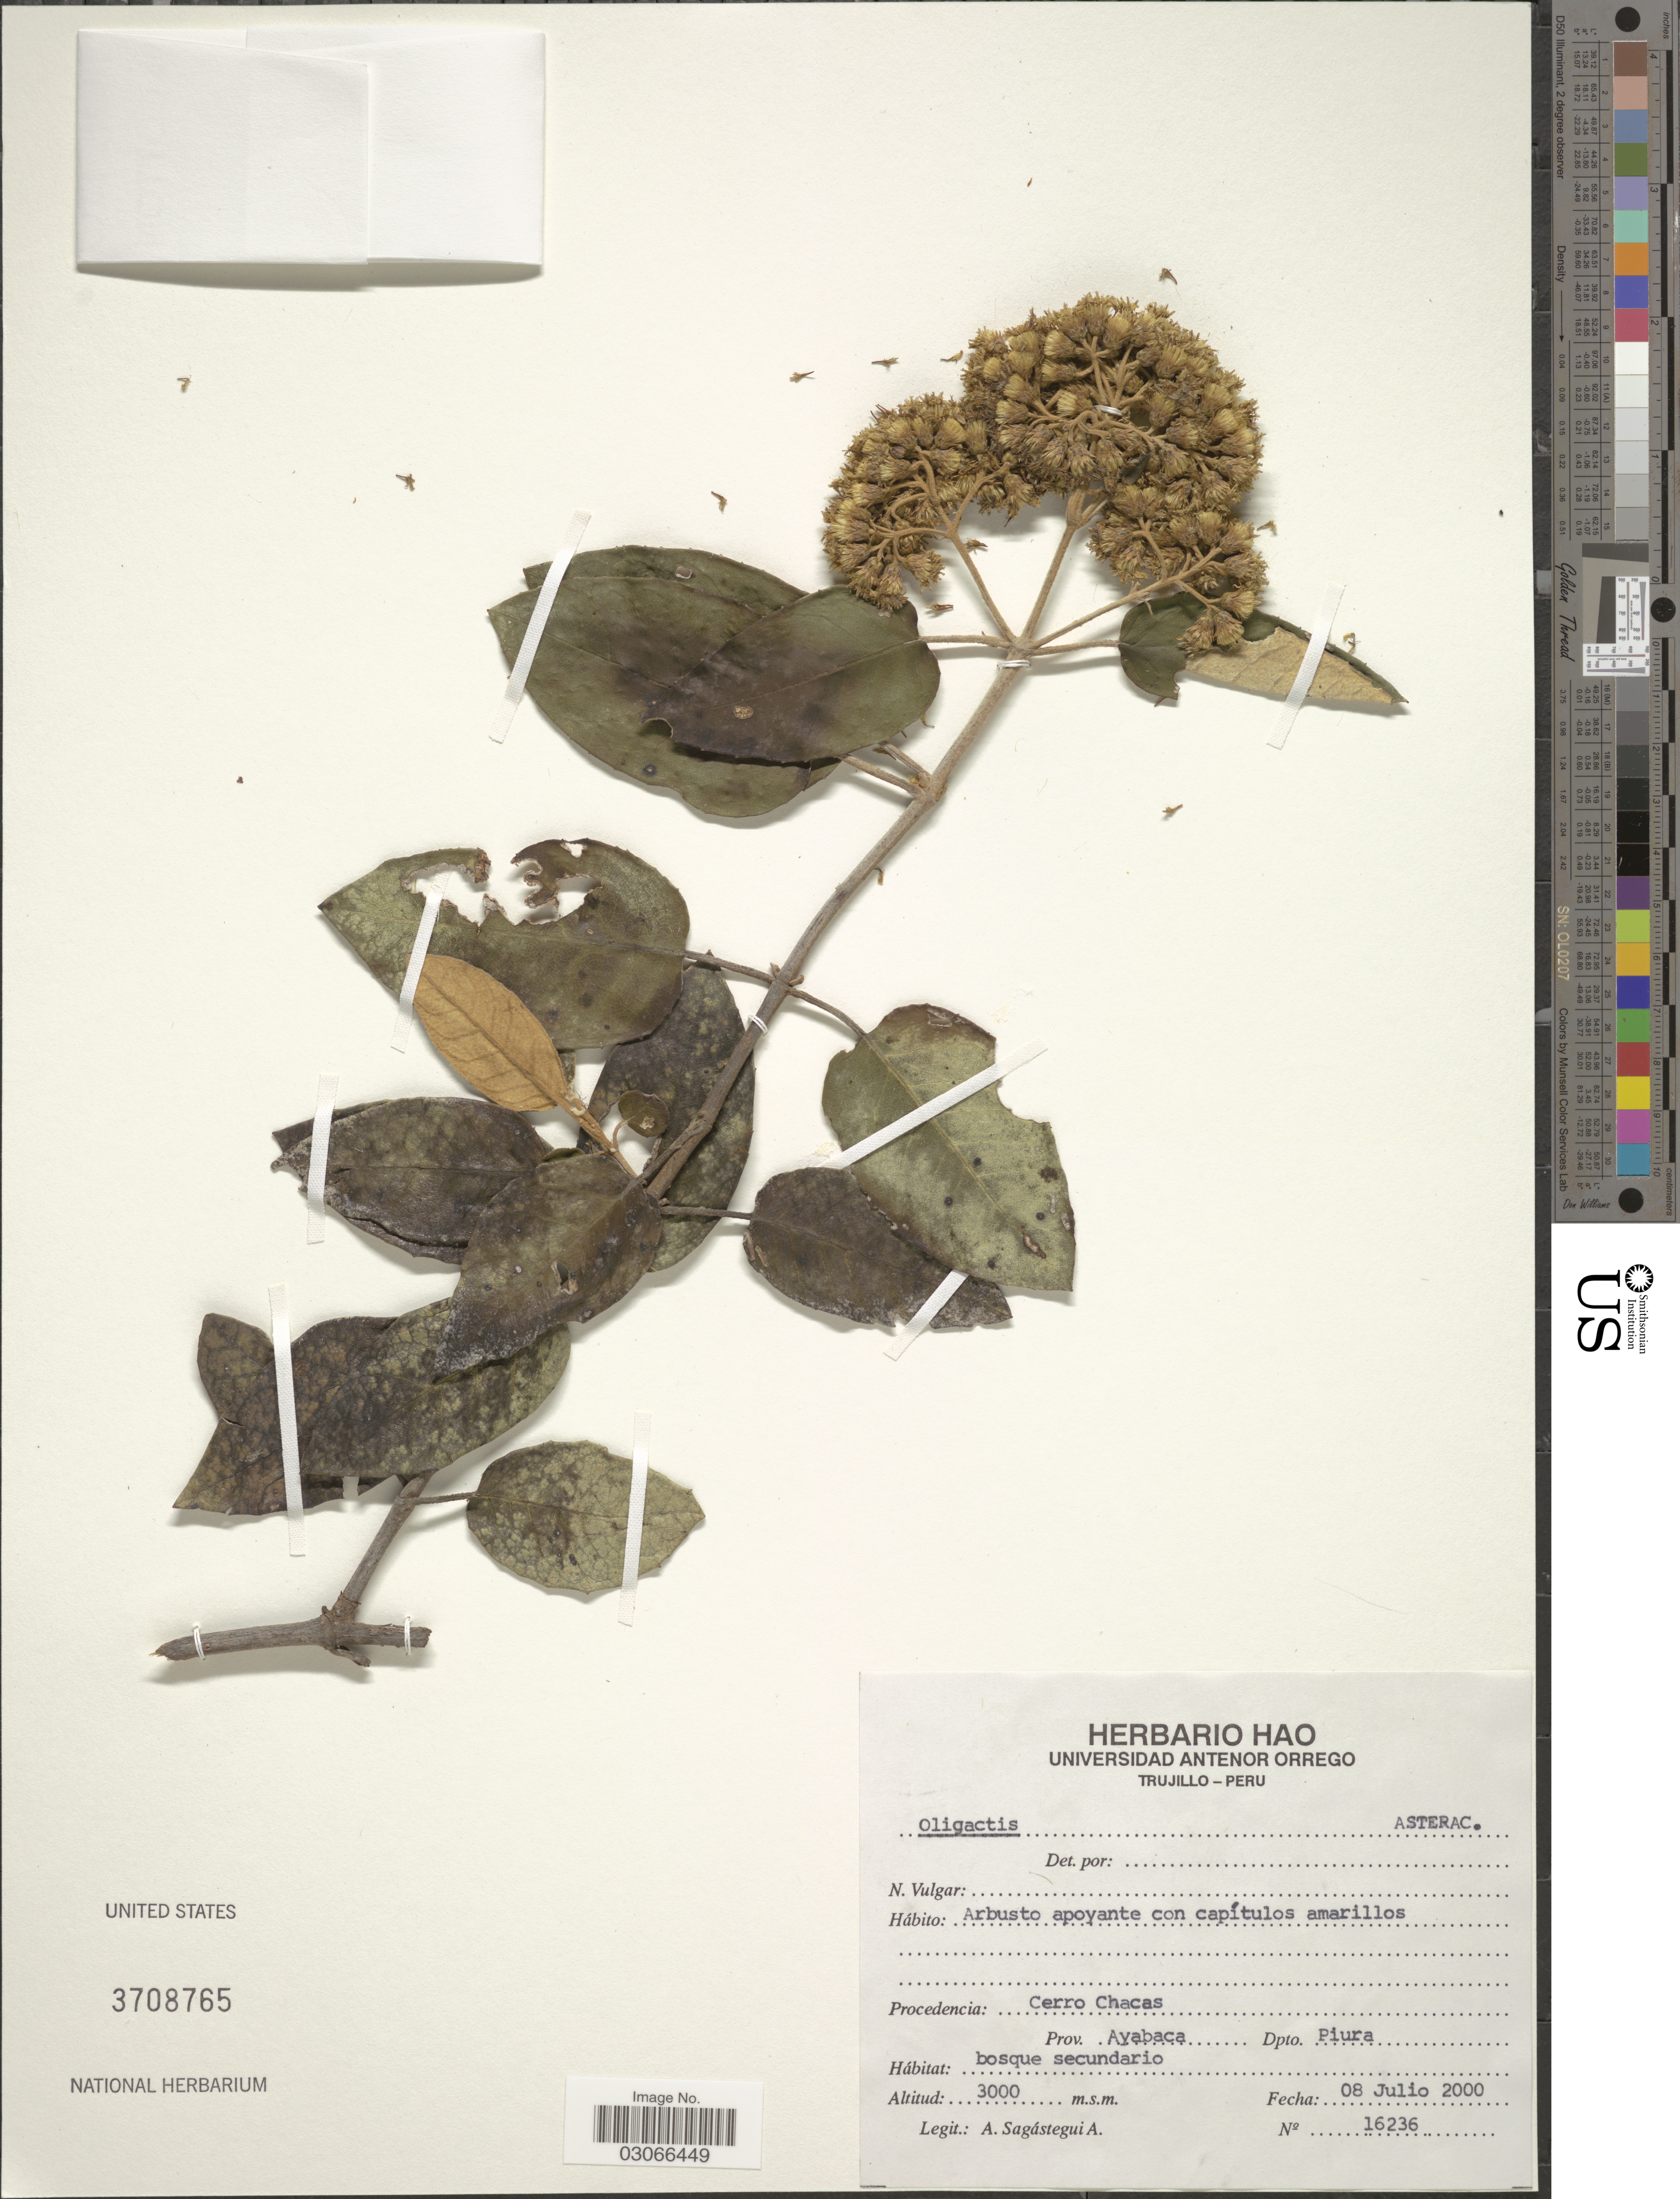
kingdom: Plantae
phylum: Tracheophyta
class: Magnoliopsida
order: Asterales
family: Asteraceae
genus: Oligactis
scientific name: Oligactis sp.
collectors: A. Sagástegui A.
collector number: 16236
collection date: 2000-07-08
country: Peru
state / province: Piura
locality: Procedencia: Cerro Chacas. Prov. Ayabaca, Dpto Piura.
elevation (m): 3000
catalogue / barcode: US 3708765